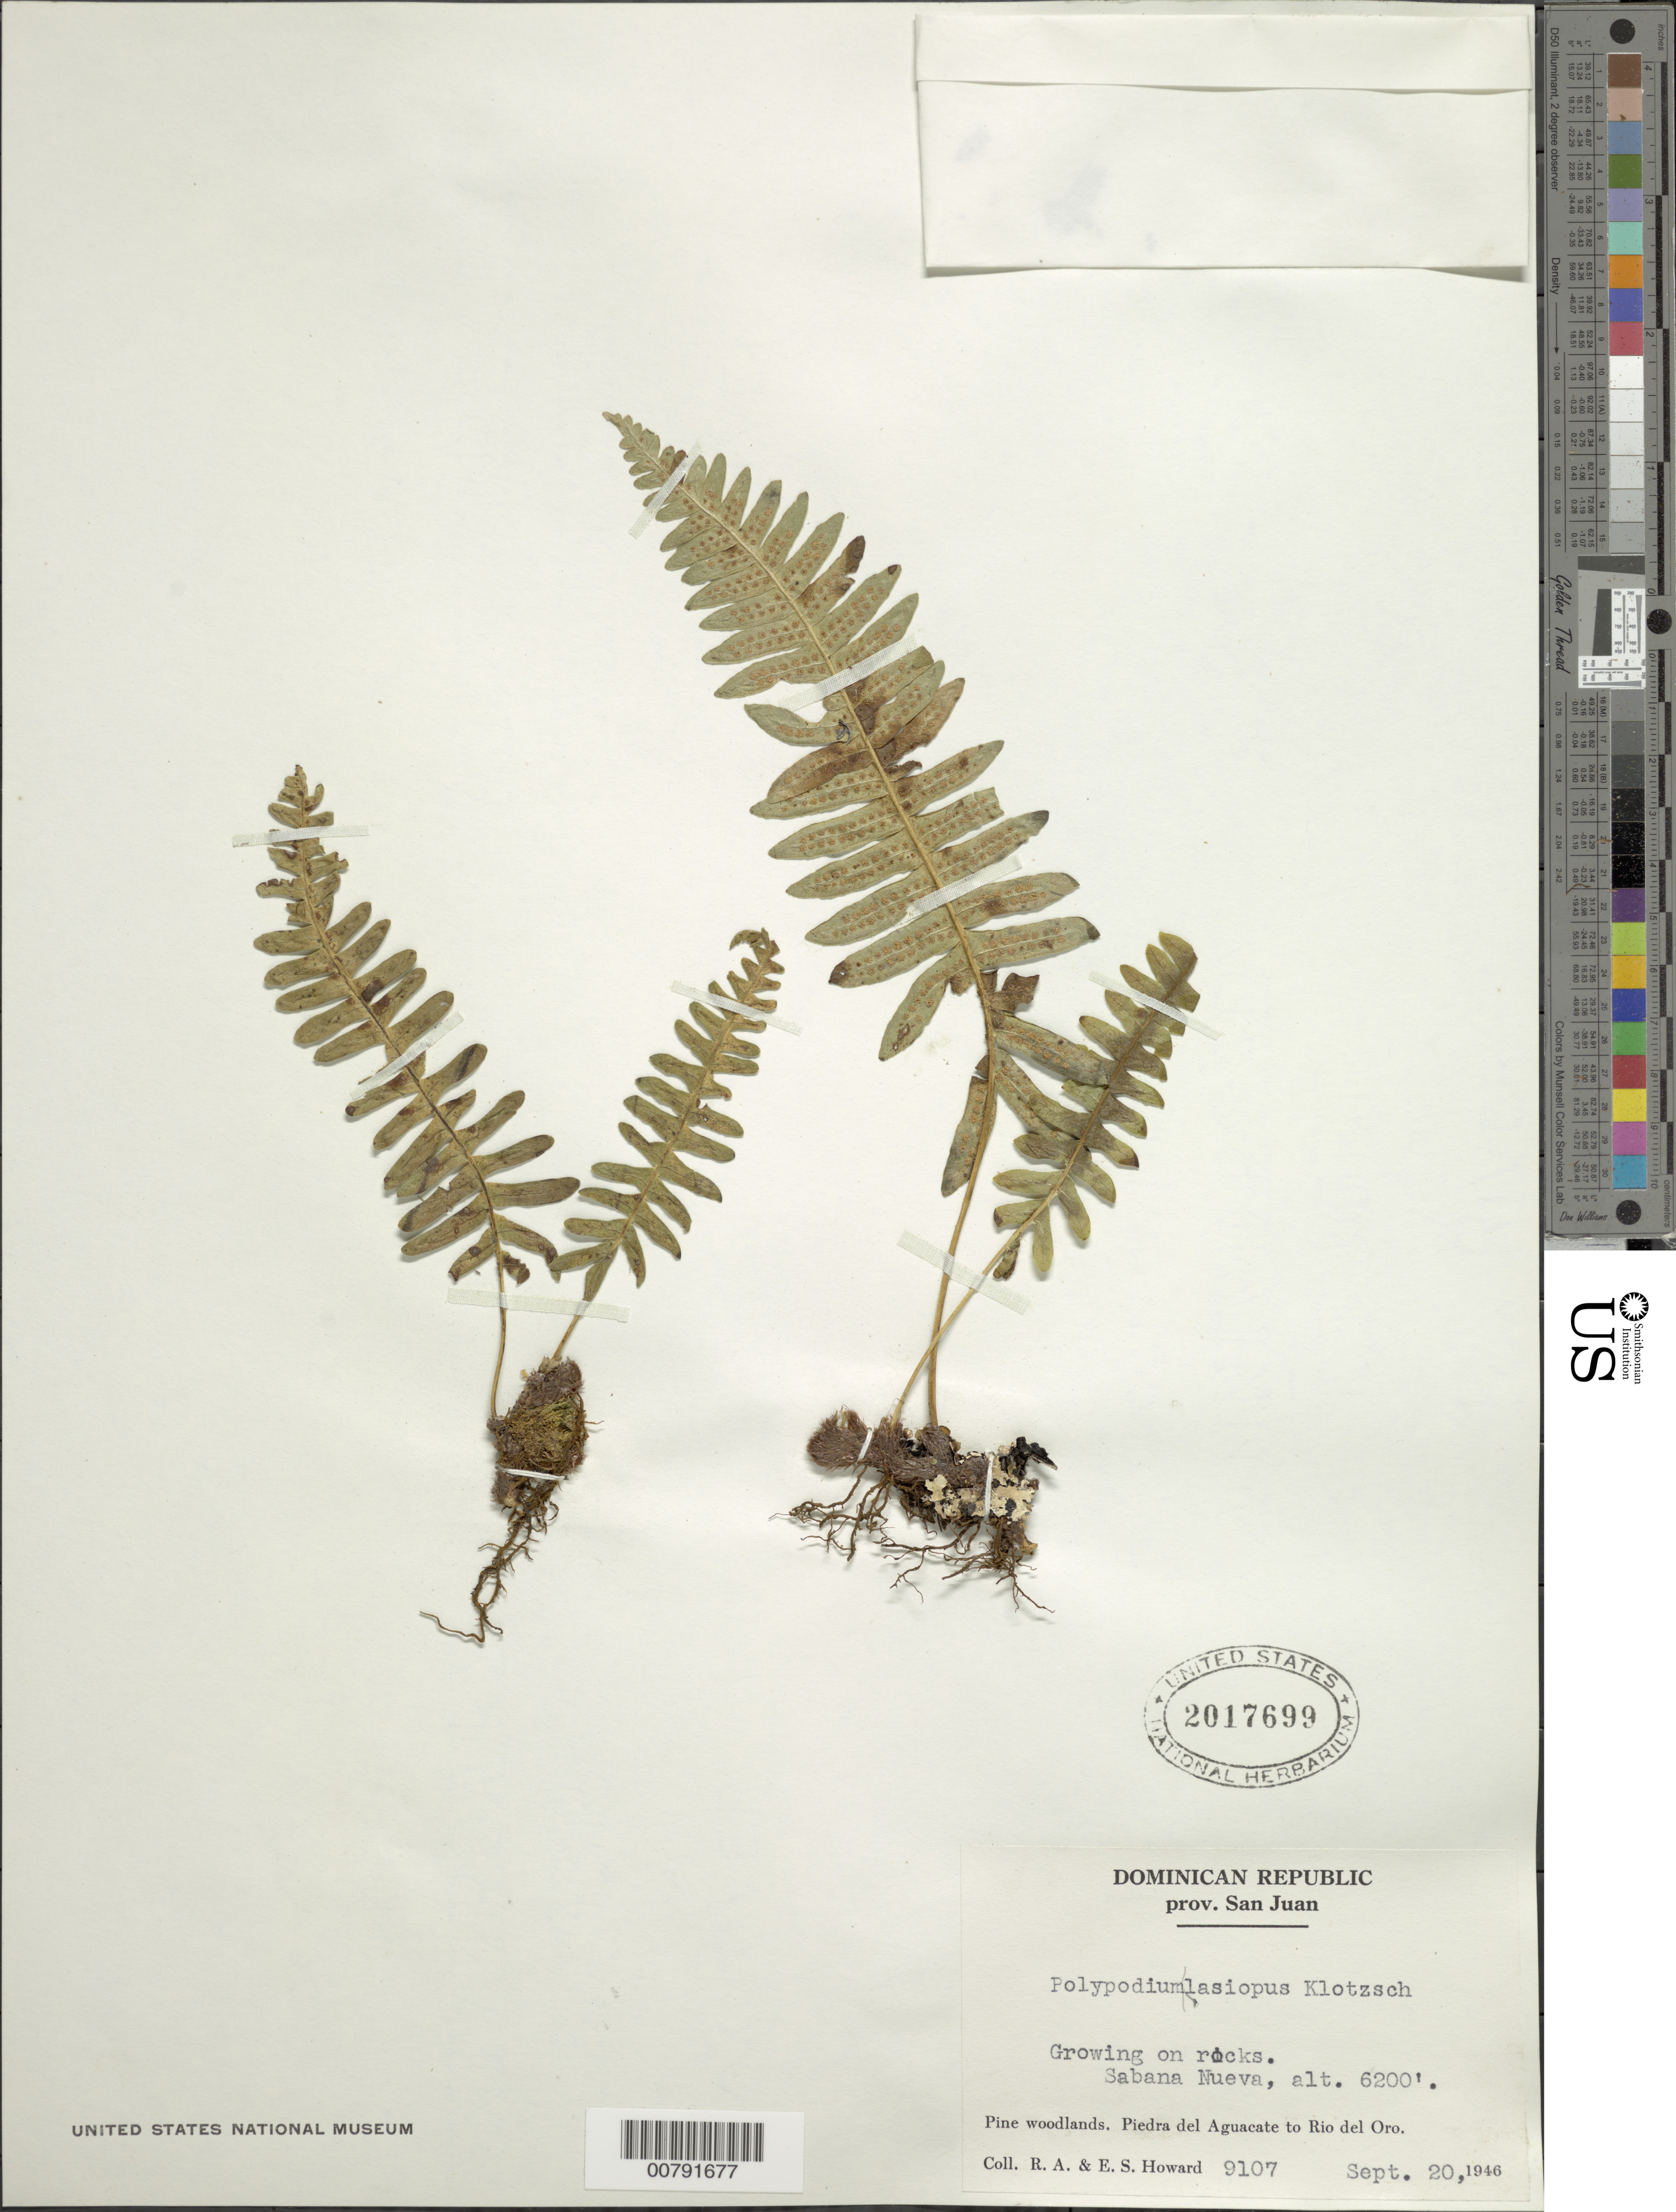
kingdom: Plantae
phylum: Tracheophyta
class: Polypodiopsida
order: Polypodiales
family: Polypodiaceae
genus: Serpocaulon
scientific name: Serpocaulon lasiopus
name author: (Klotzsch) A.R. Sm.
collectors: R. A. Howard & E. S. Howard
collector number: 9107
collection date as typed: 20 Sep 1946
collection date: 1946-09-20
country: Dominican Republic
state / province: San Juan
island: Hispaniola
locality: Piedra del Aguacate to Rio del Oro; Sabana Nueva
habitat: Growing on rocks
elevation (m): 1890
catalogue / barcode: US 2017699